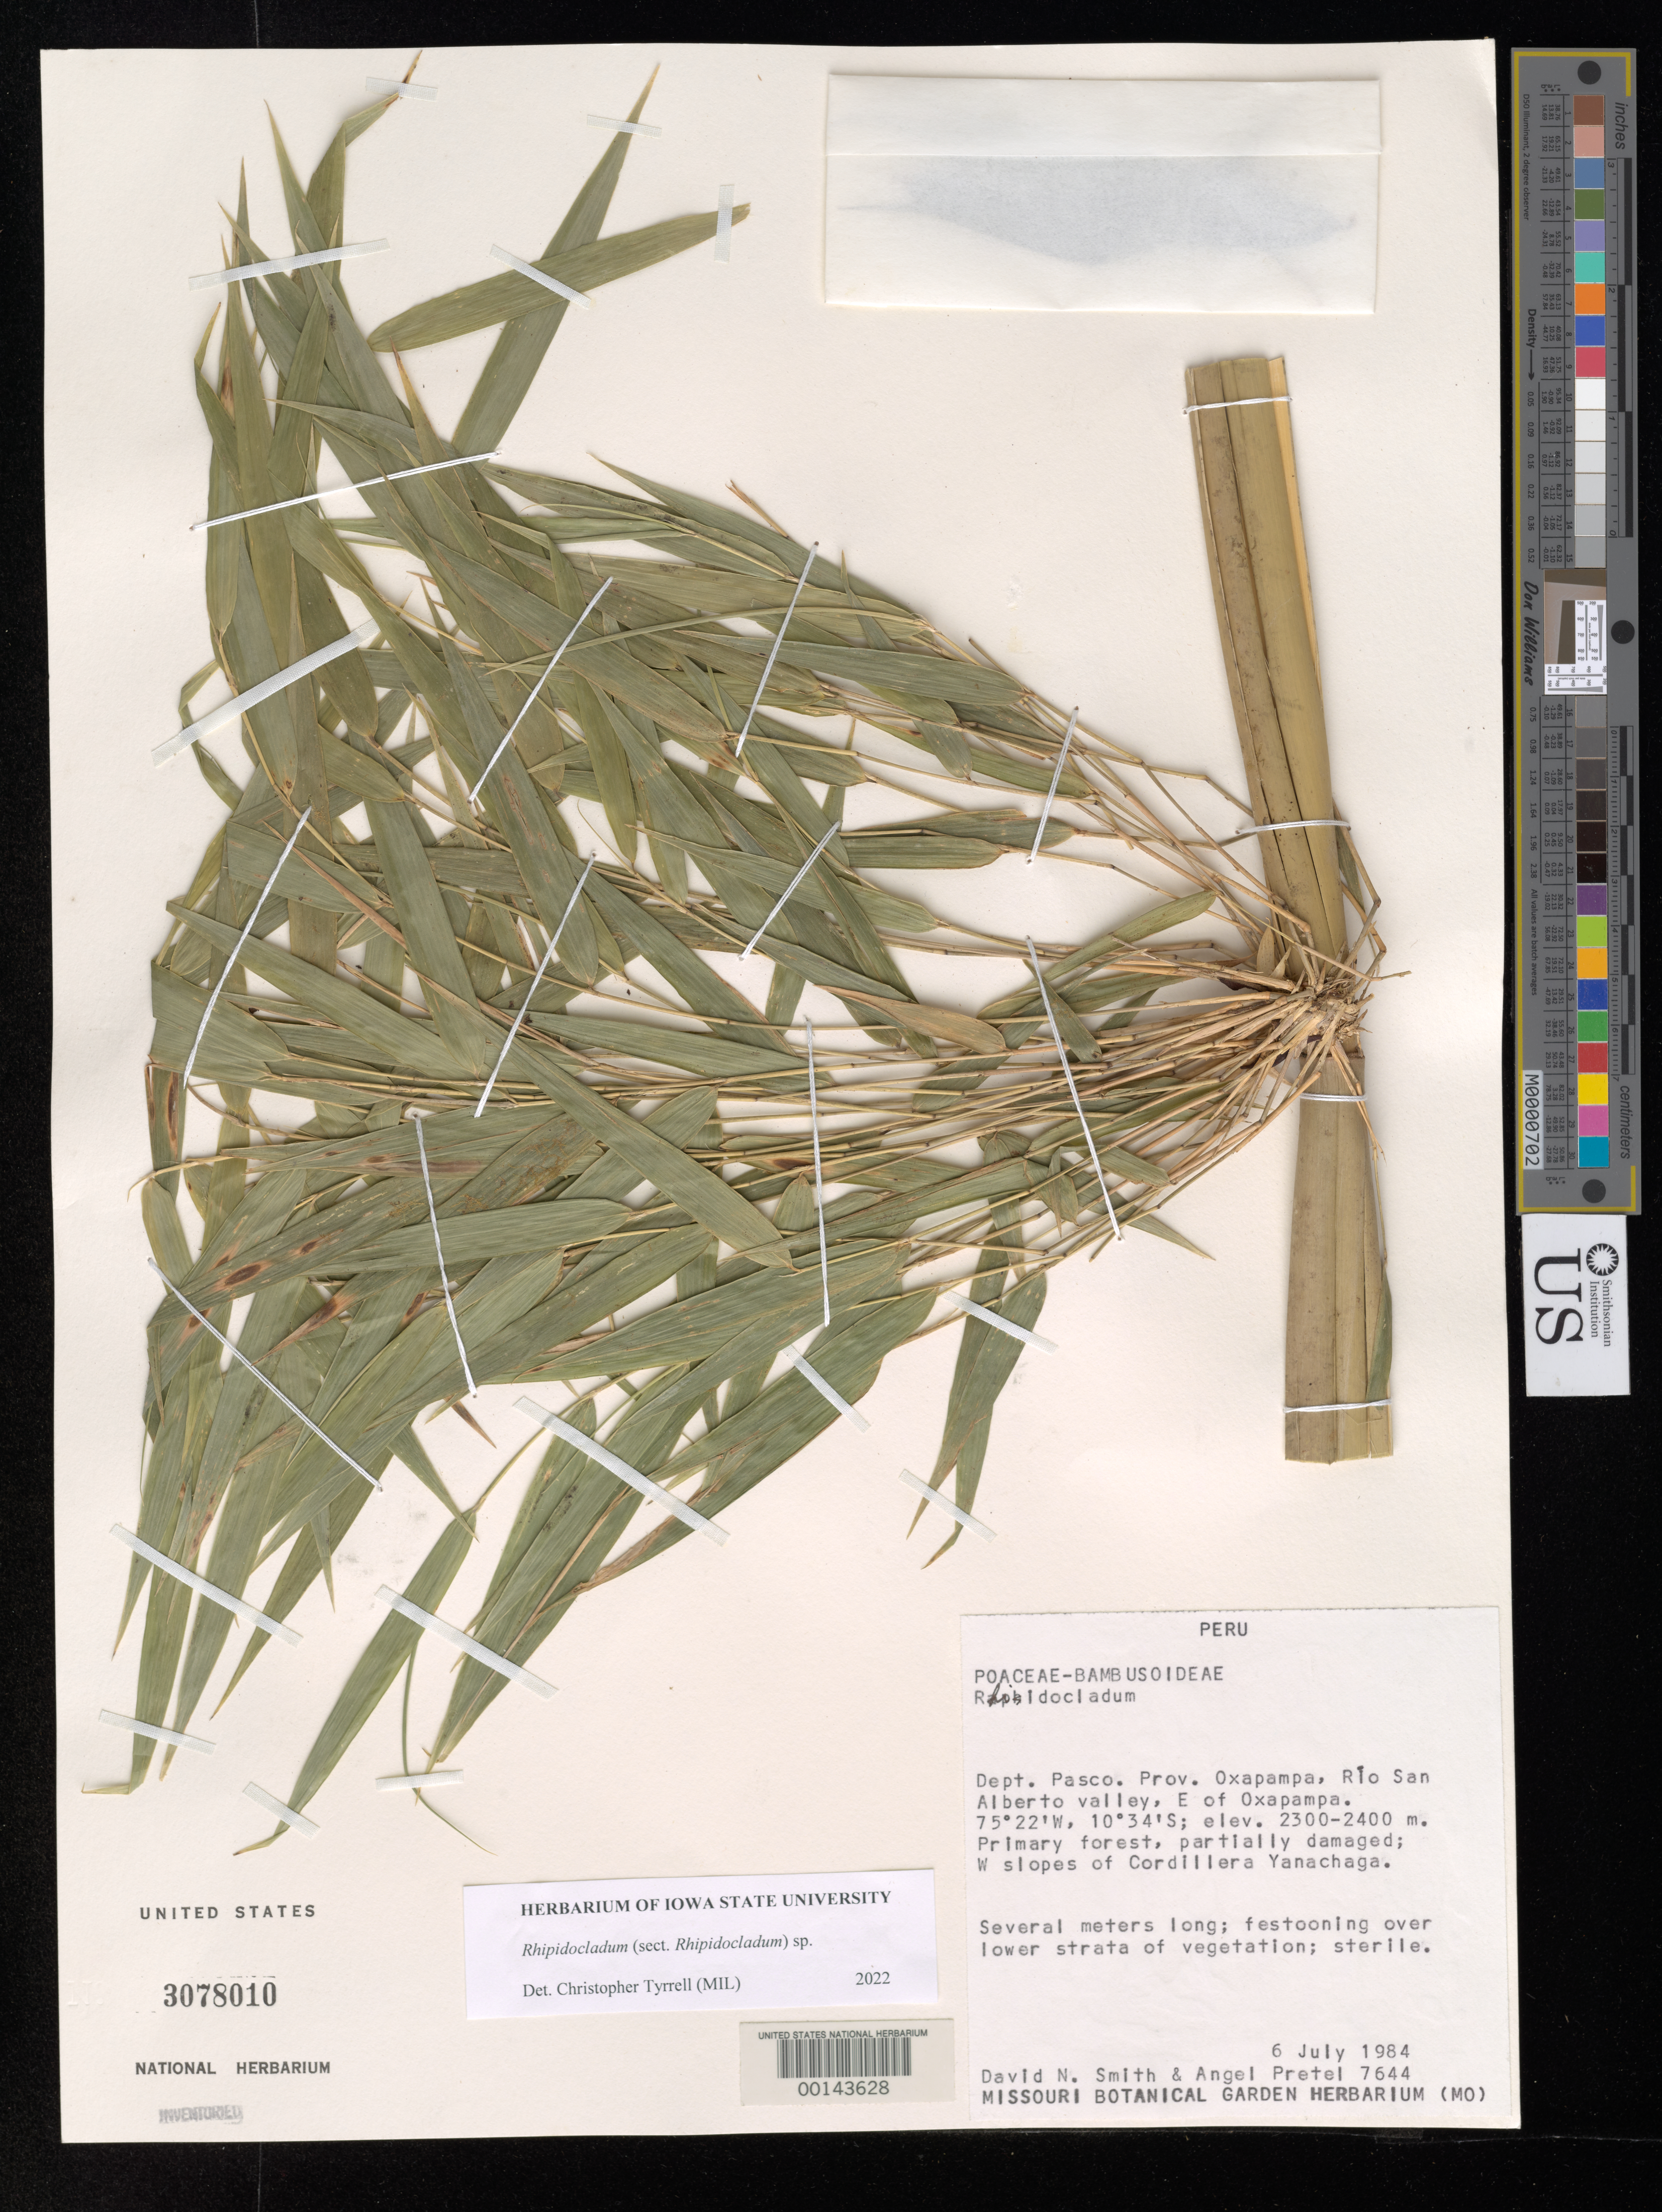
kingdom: Plantae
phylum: Tracheophyta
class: Liliopsida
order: Poales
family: Poaceae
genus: Rhipidocladum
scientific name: Rhipidocladum sp.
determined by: Tyrrell, Christopher D., (MIL), Milwaukee Public Museum (UNITED STATES)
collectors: D. Smith & A. Pretel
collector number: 7644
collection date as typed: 06 Jul 1984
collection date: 1984-07-06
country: Peru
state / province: Pasco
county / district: Oxapampa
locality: Río San Alberto valley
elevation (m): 2300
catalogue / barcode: US 3078010